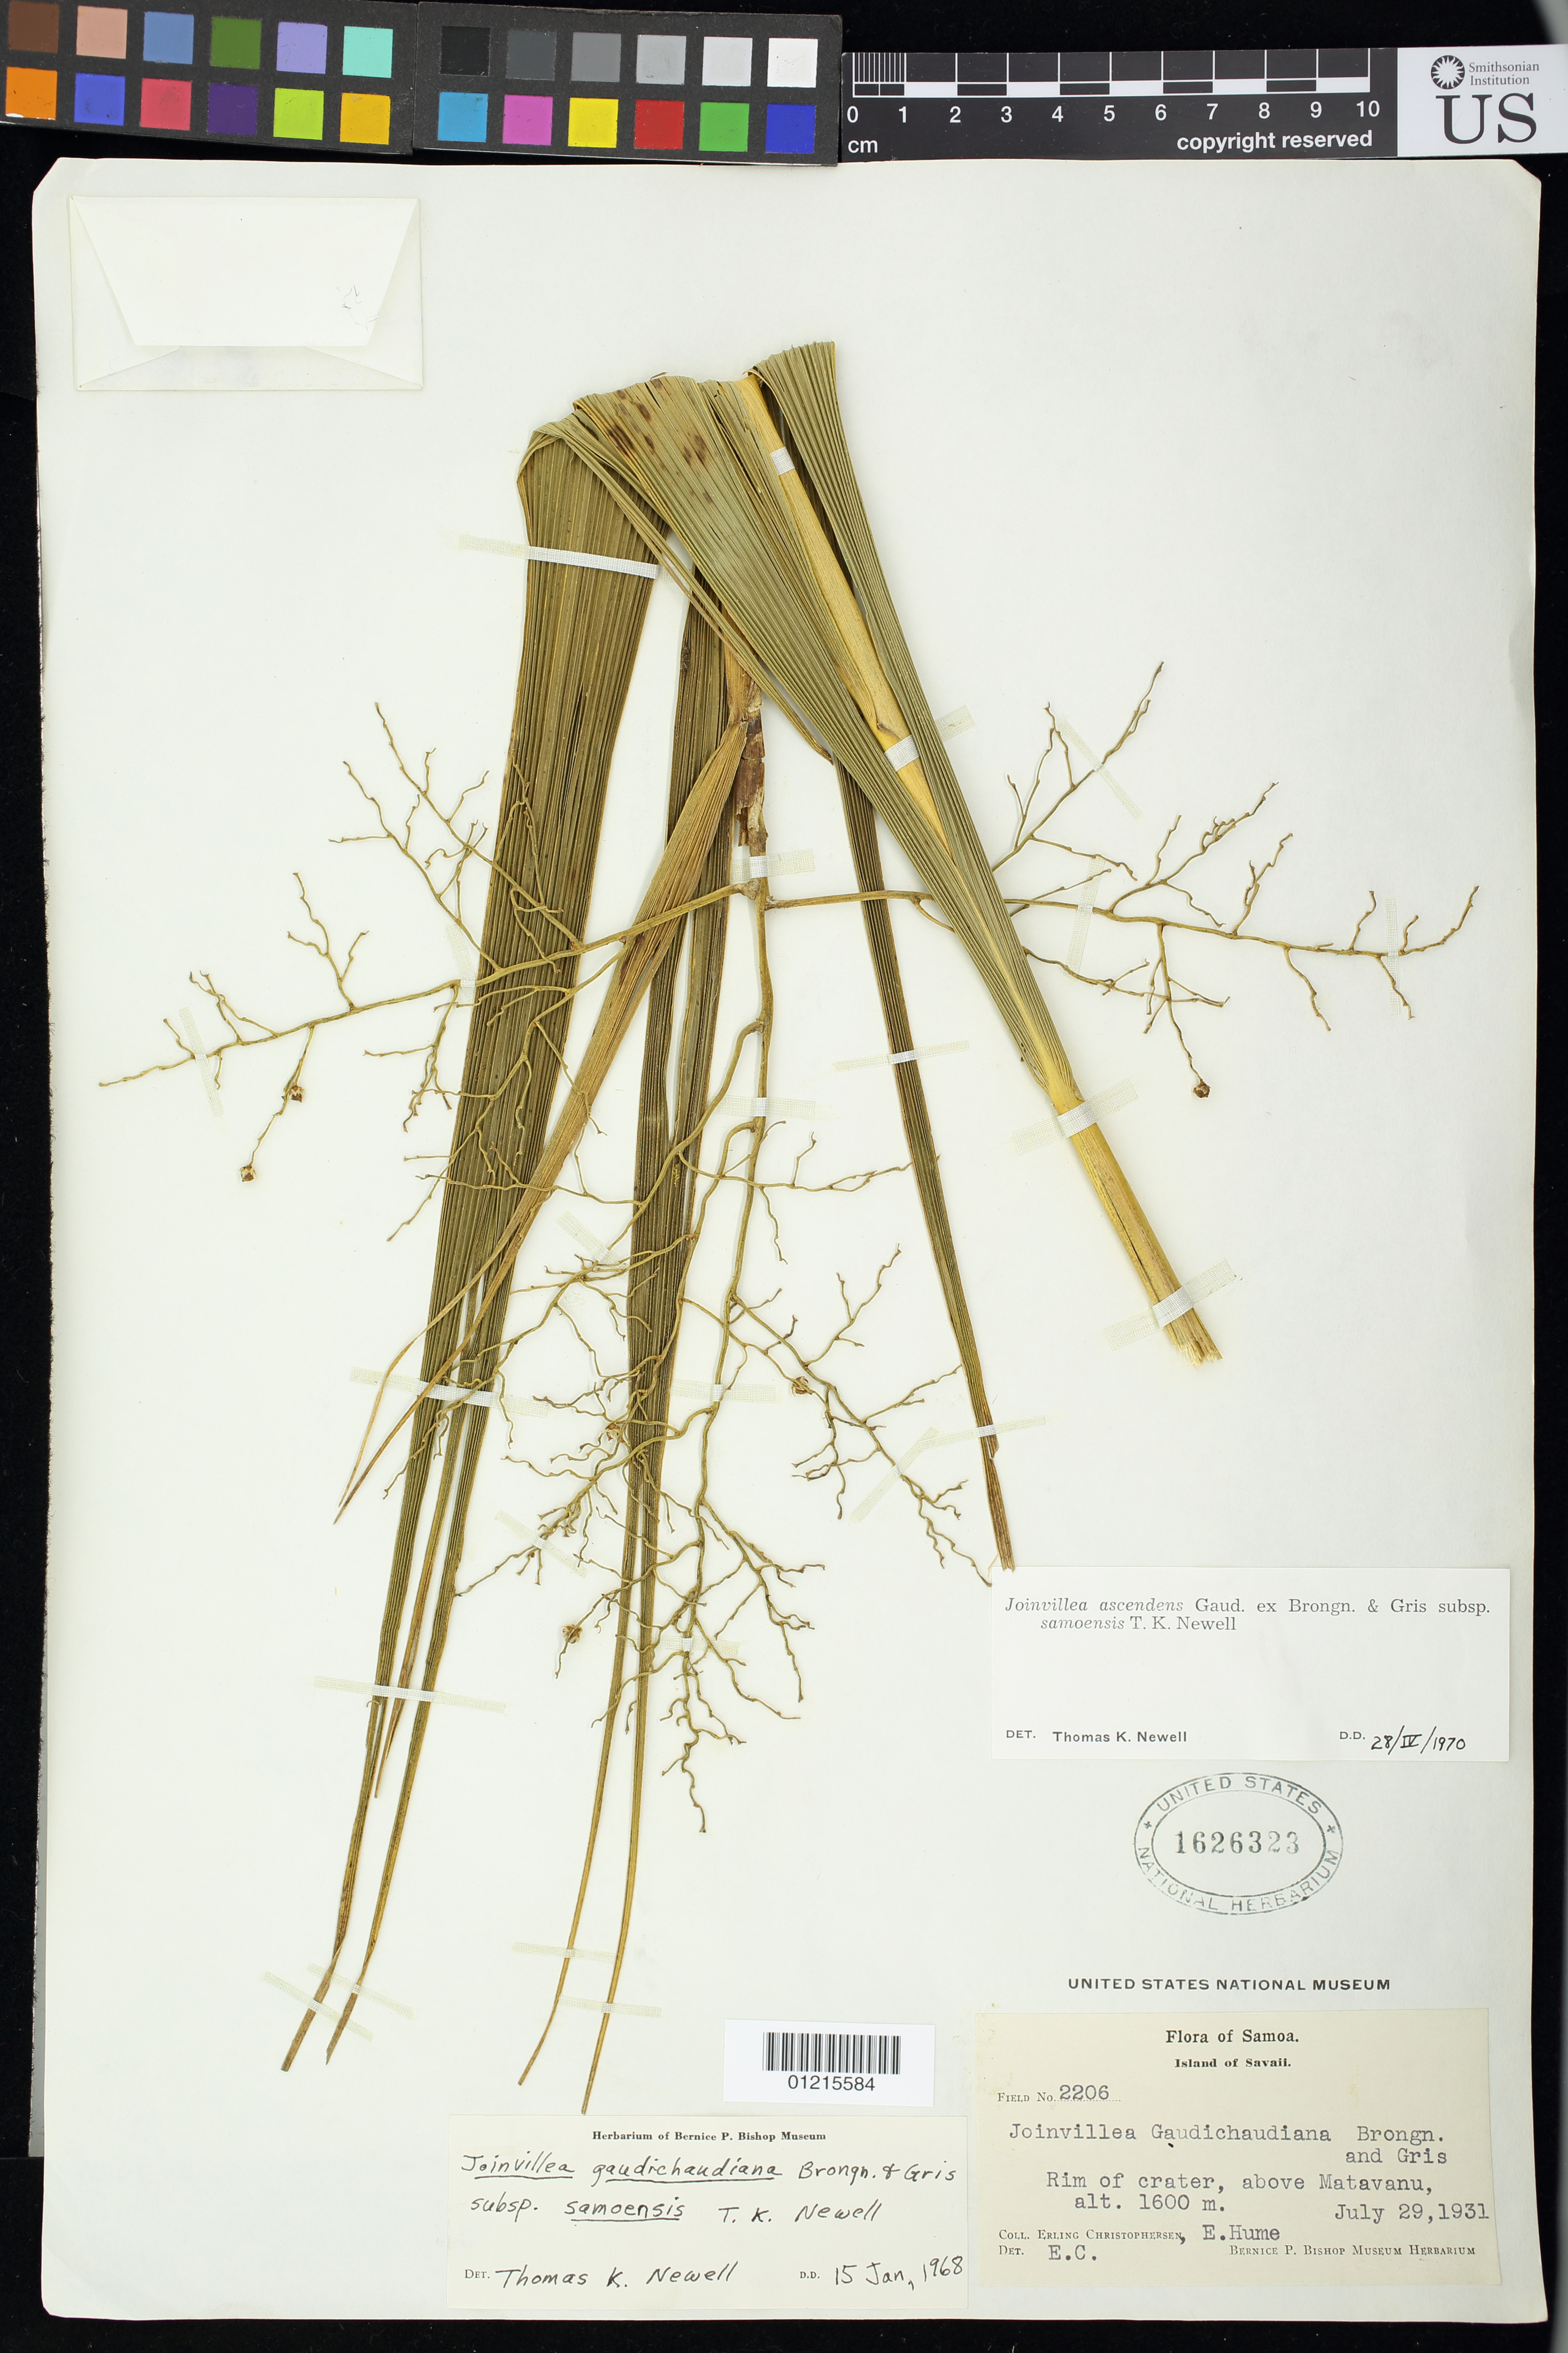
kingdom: Plantae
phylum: Tracheophyta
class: Liliopsida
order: Poales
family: Joinvilleaceae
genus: Joinvillea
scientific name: Joinvillea ascendens subsp. samoensis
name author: Newell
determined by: Newell, Thomas K.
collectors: E. Christophersen & E. Hume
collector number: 2206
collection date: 1931-07-29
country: Samoa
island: Savai'i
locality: Rim of crater above Matavanu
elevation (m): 1600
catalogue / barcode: US 1626323